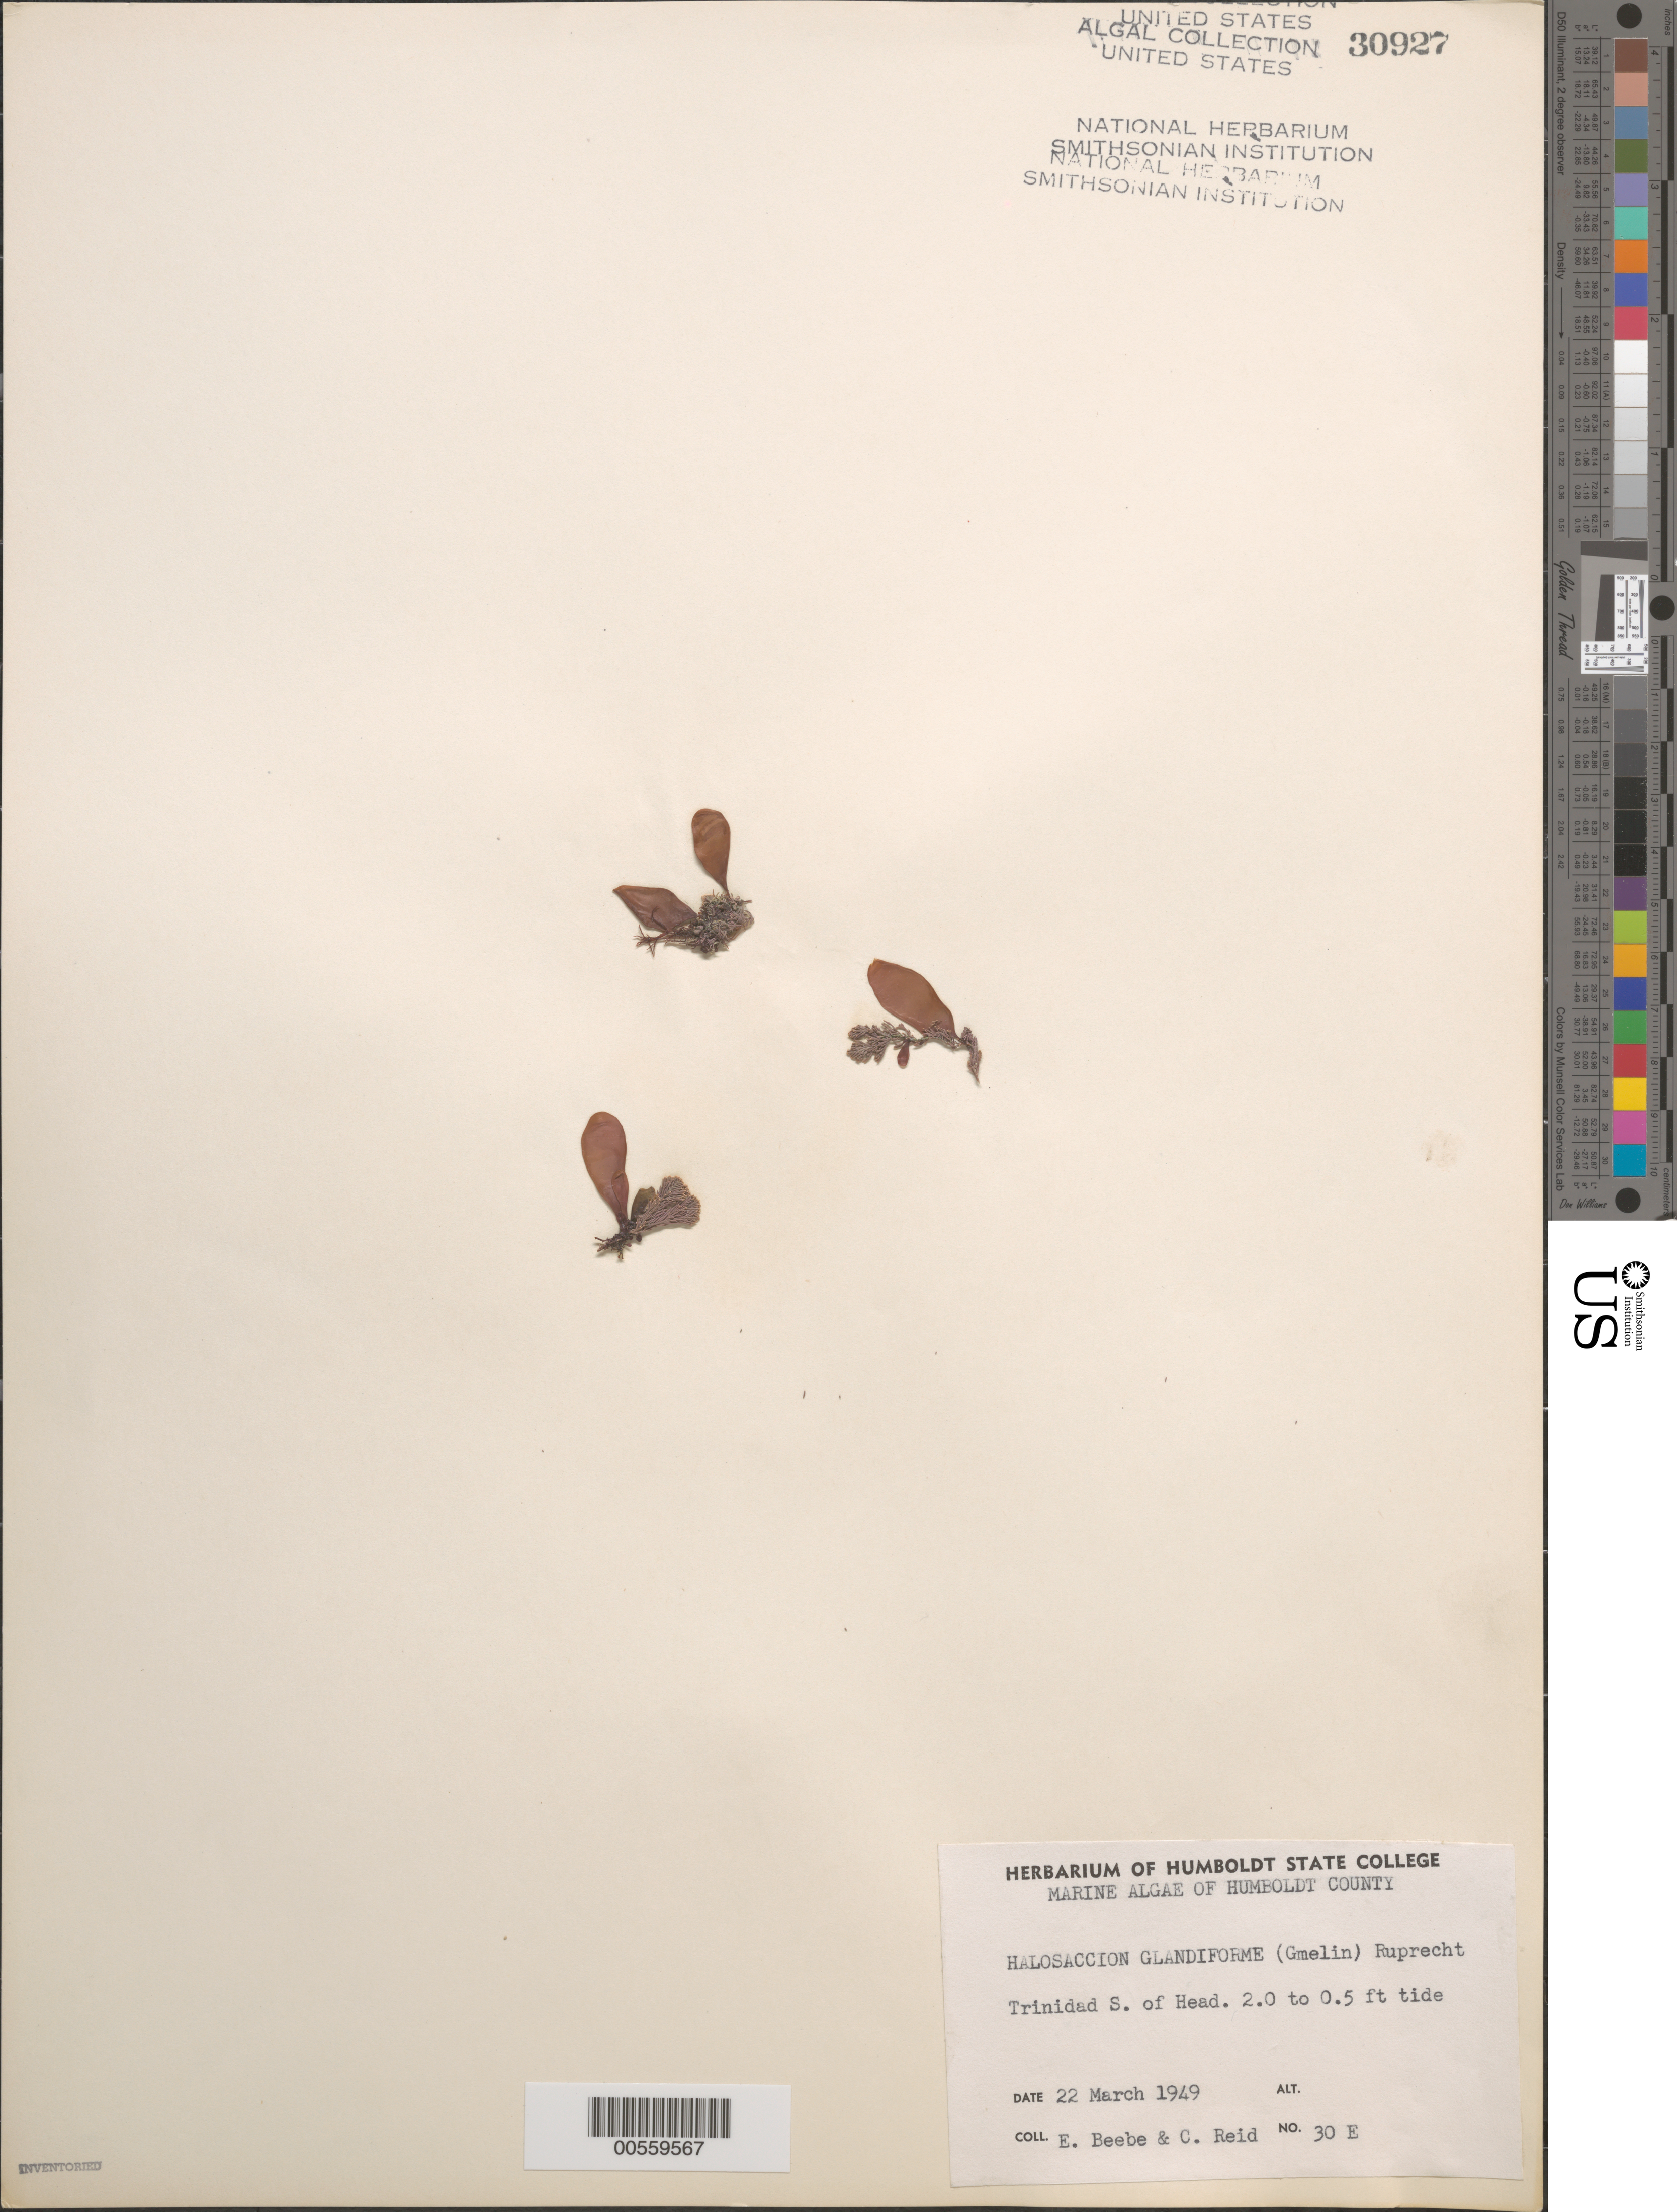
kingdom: Plantae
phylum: Rhodophyta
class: Florideophyceae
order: Palmariales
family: Palmariaceae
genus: Halosaccion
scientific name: Halosaccion glandiforme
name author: (S.G. Gmel.) Rupr.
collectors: E. Beebe & C. Reid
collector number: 30e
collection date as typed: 22 Mar 1949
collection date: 1949-03-22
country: United States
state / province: California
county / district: Humboldt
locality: Trinidad, south of Trinidad Head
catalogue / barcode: US 30927